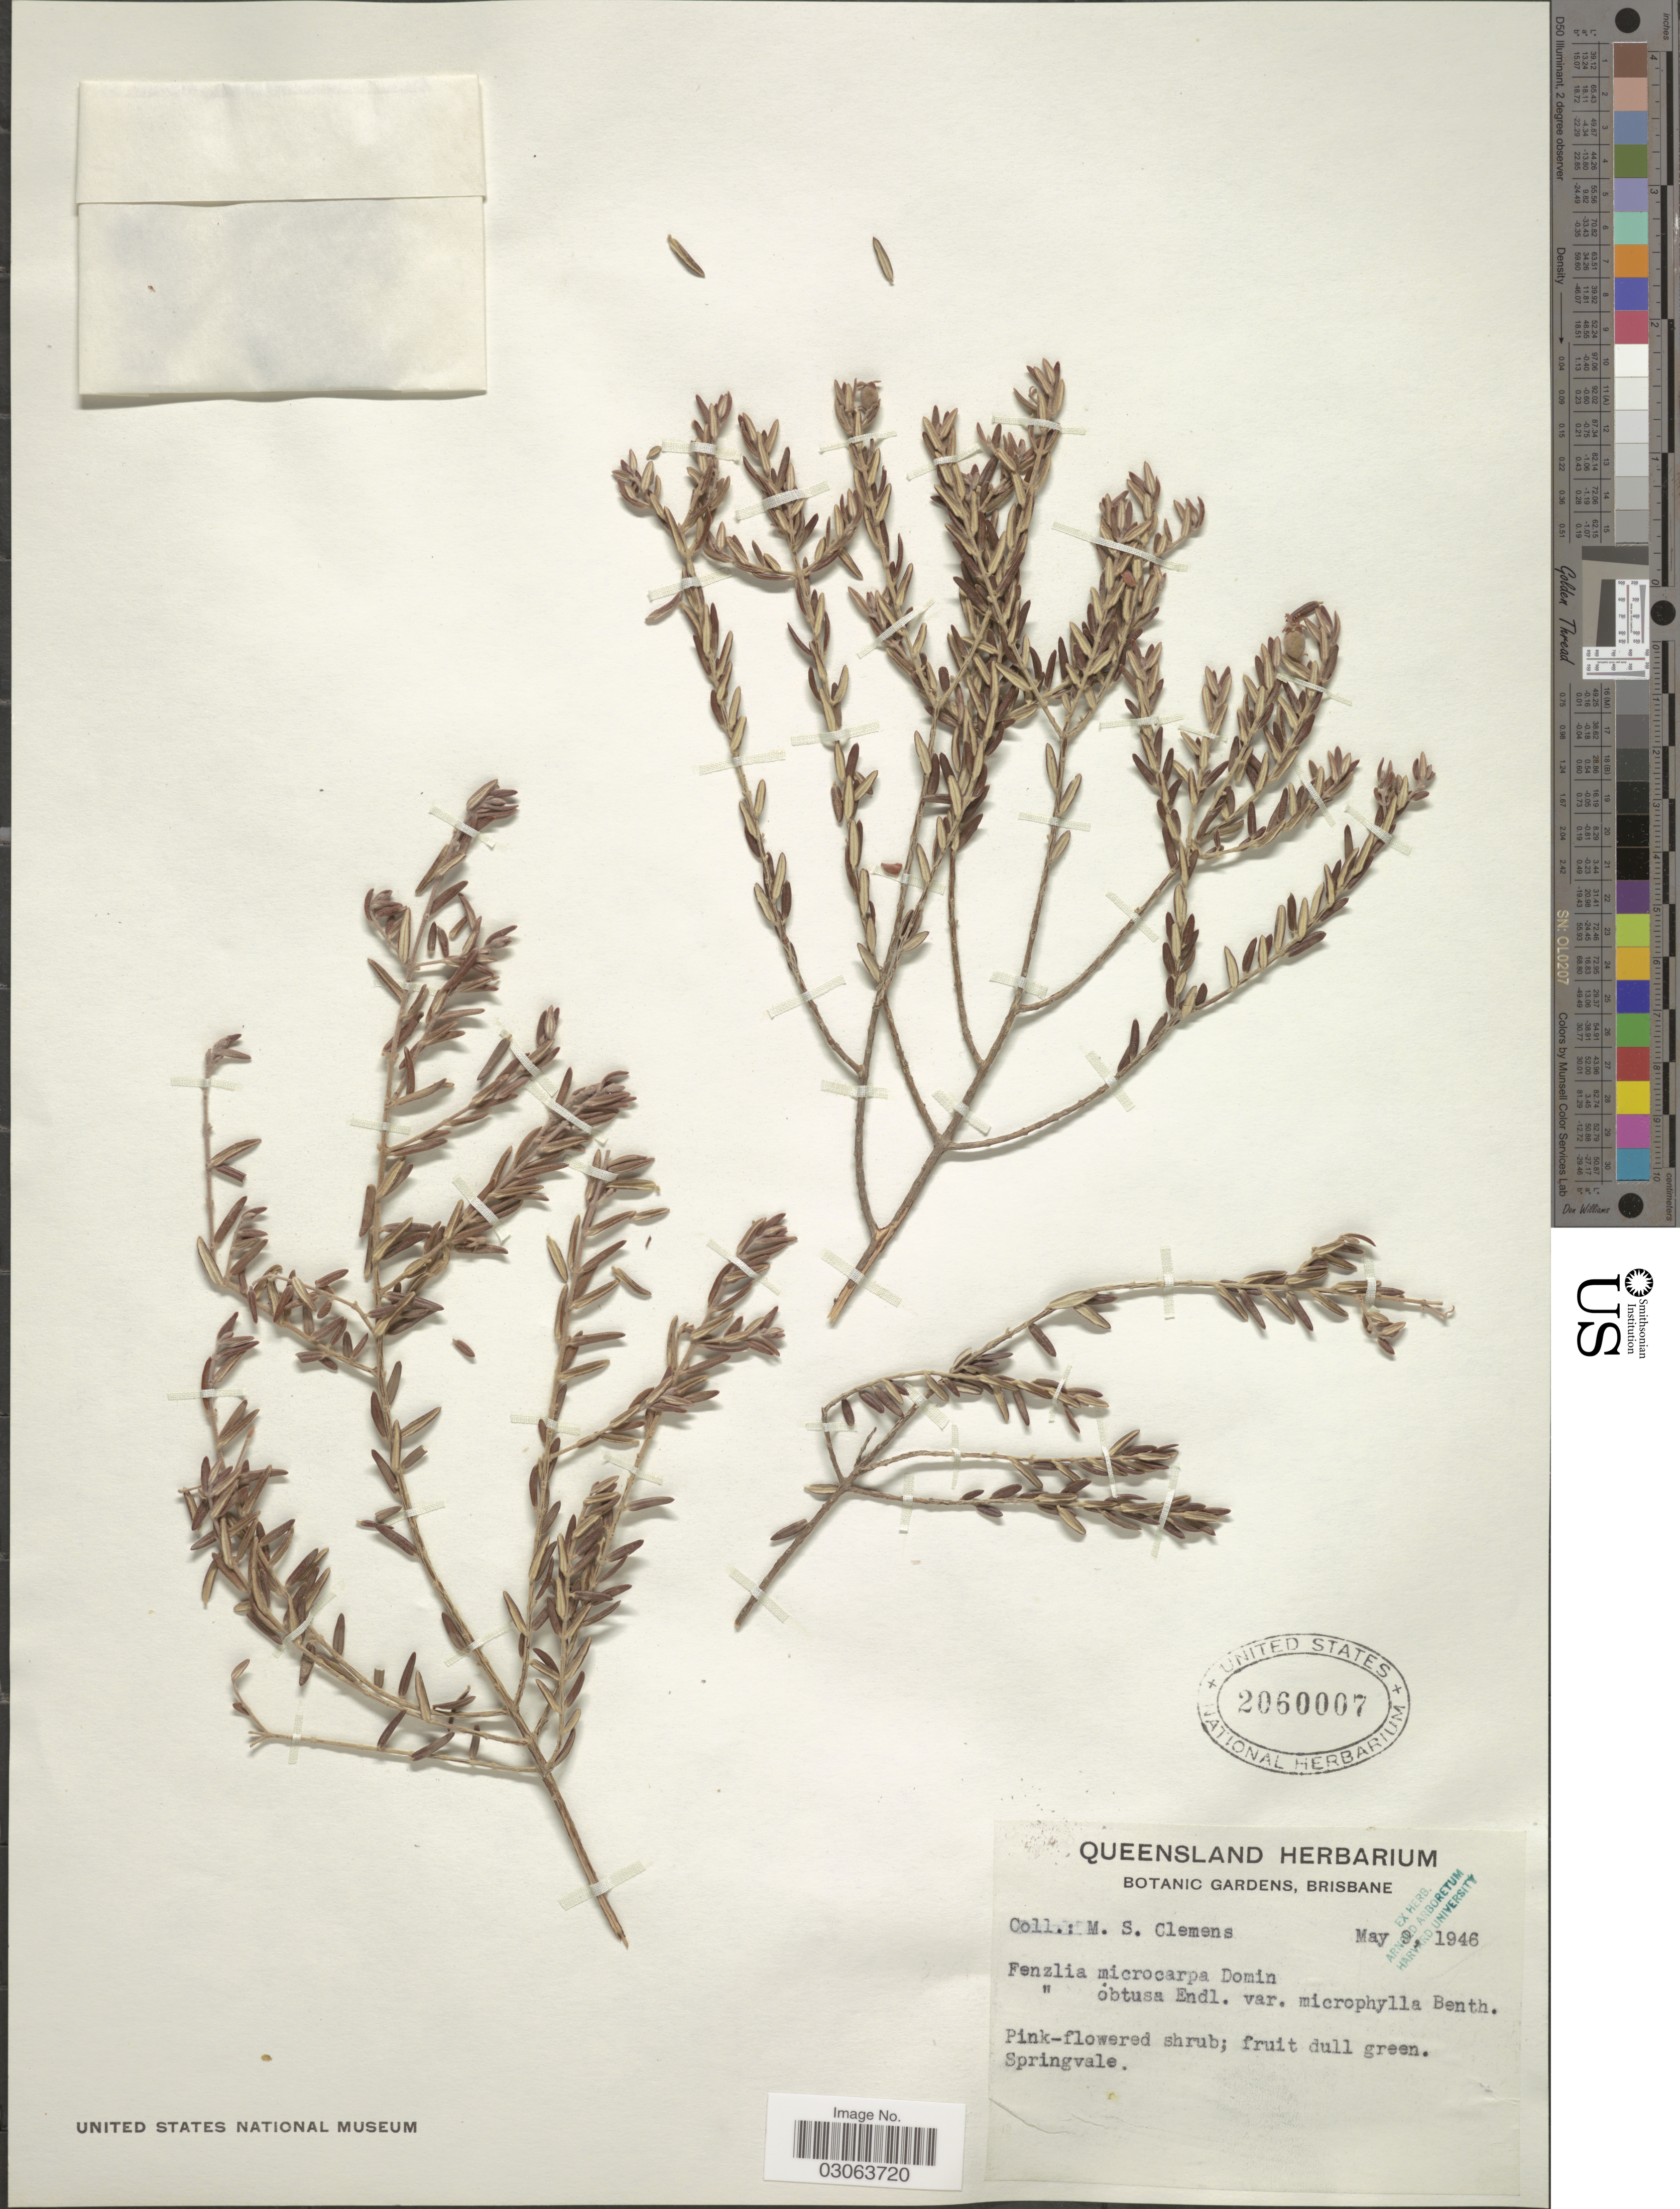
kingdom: Plantae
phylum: Tracheophyta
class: Magnoliopsida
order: Myrtales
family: Myrtaceae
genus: Myrtella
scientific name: Myrtella microphylla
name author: (Benth.) A.J. Scott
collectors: M. S. Clemens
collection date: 1946-05-09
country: Australia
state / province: Queensland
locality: Springvale.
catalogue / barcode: US 2060007